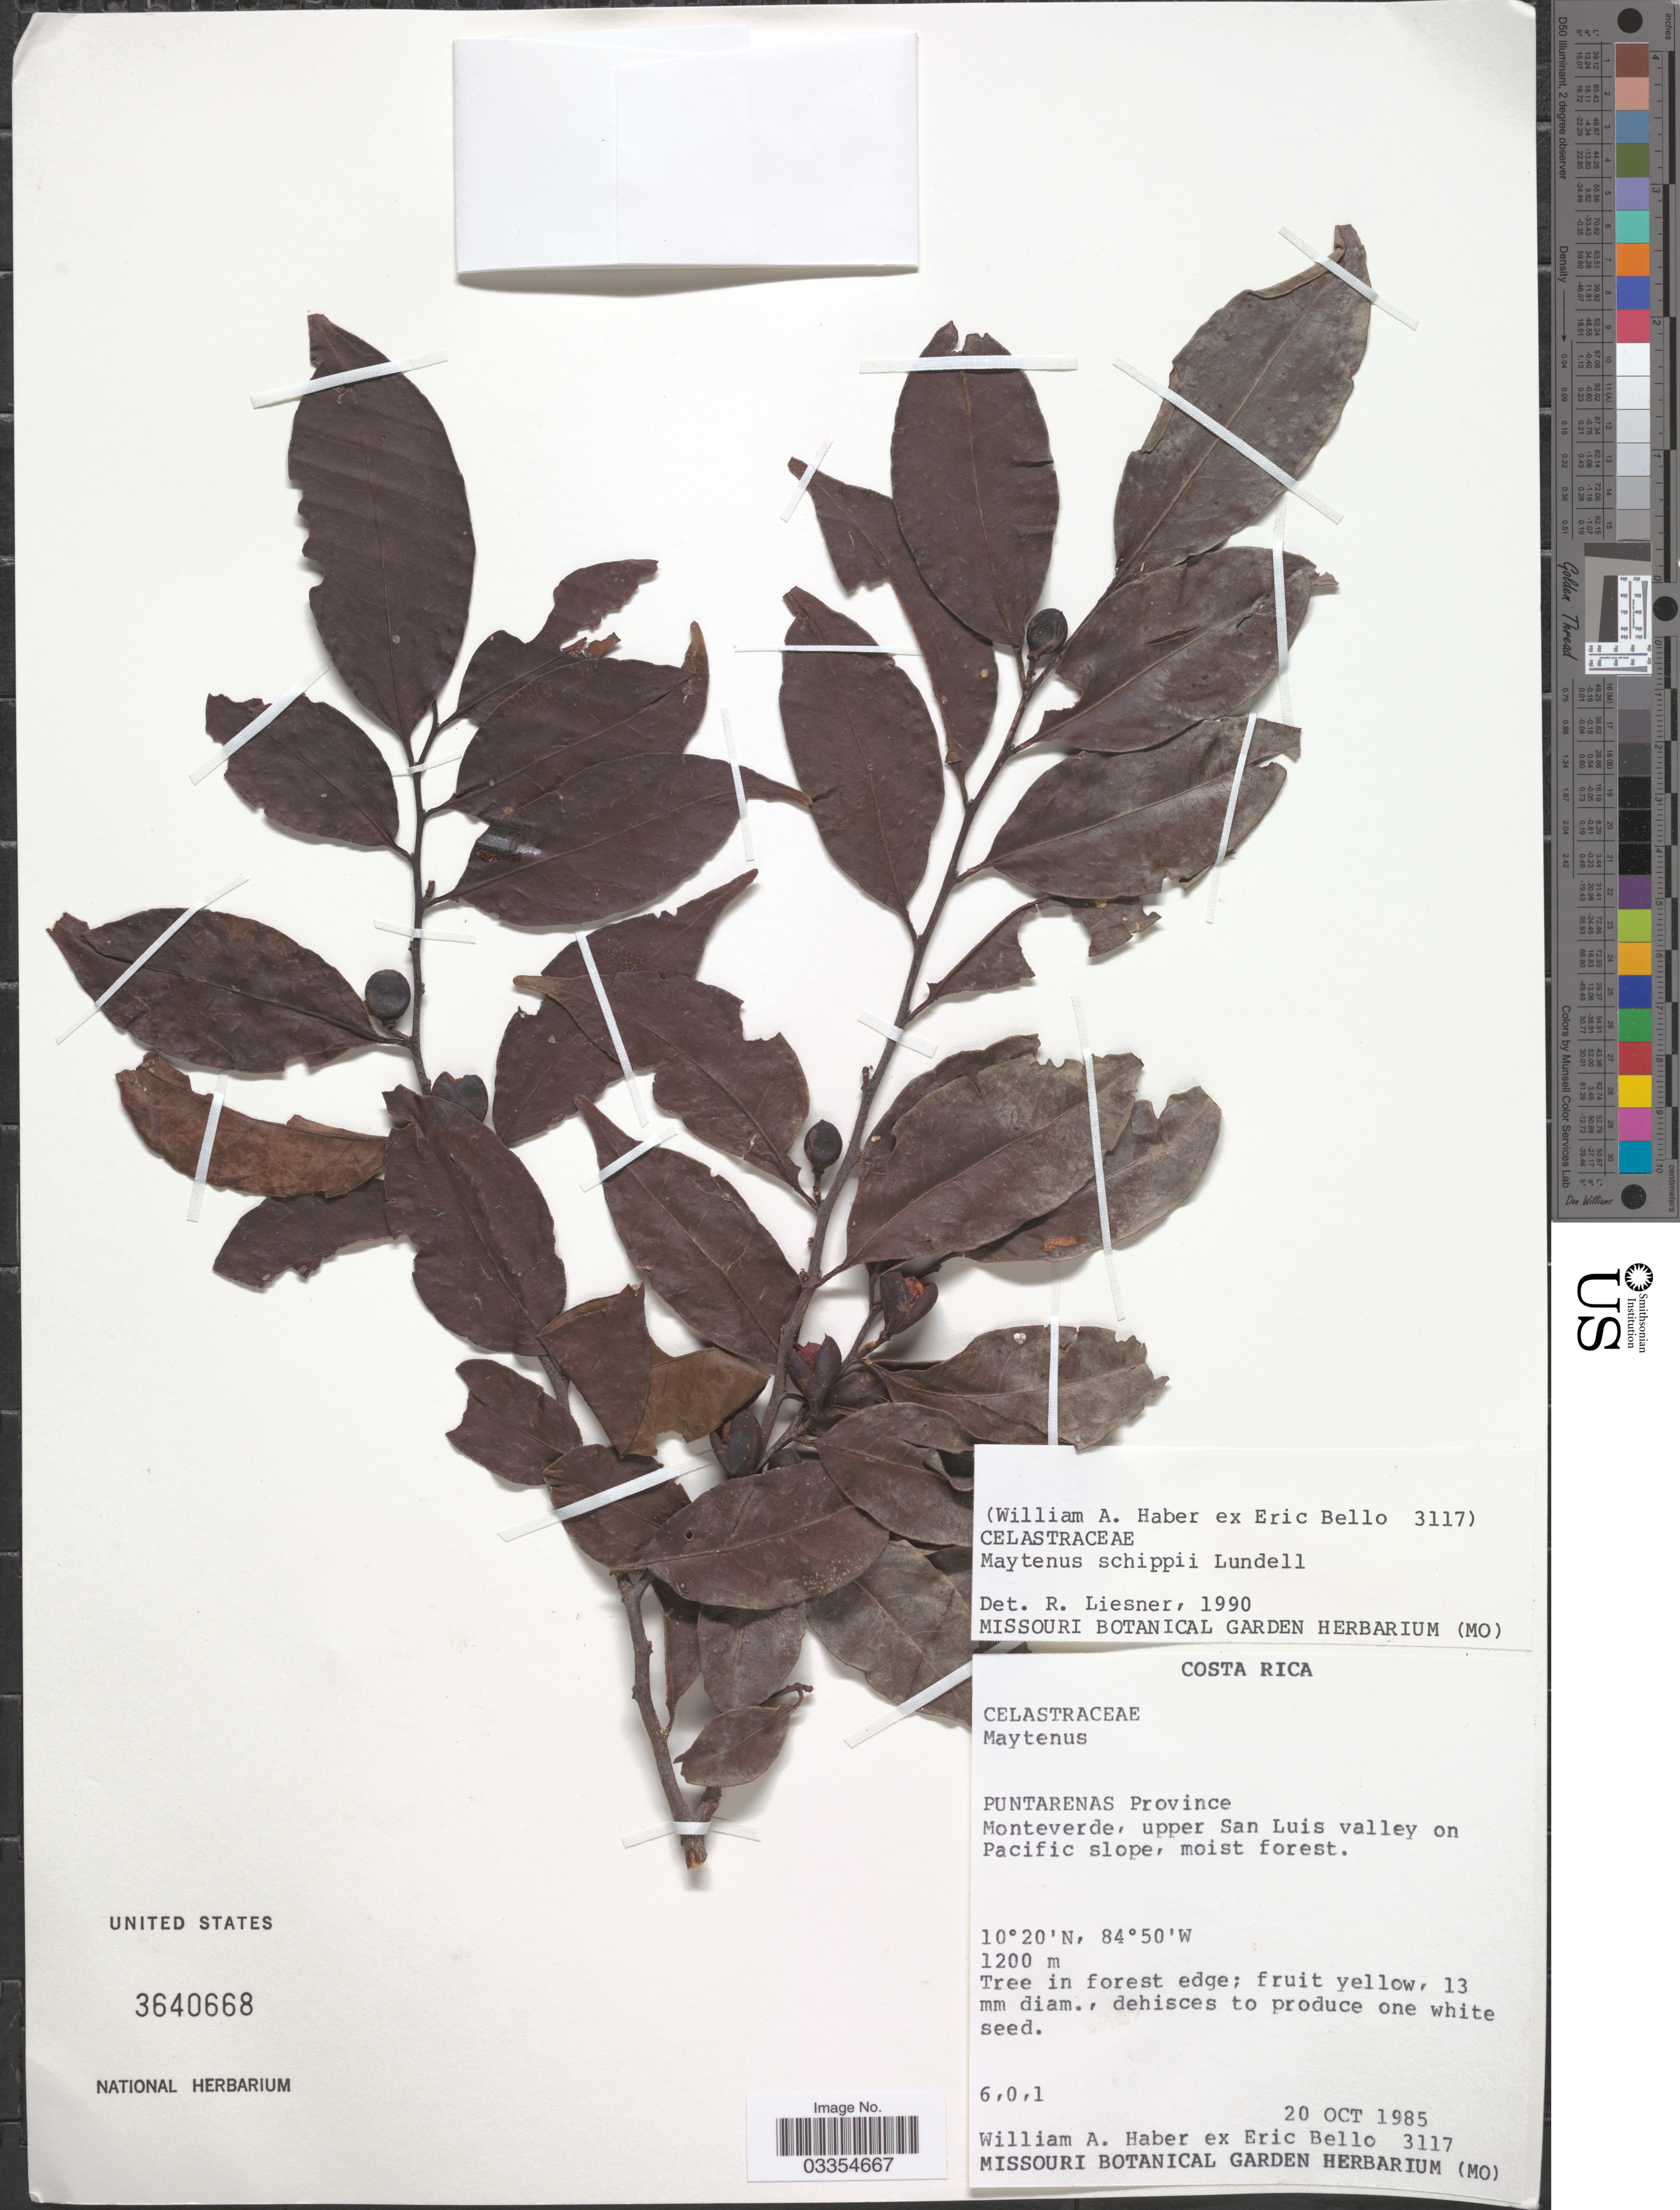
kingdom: Plantae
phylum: Tracheophyta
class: Magnoliopsida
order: Celastrales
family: Celastraceae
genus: Maytenus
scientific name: Maytenus schippii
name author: Lundell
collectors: W. A. Haber & E. Bello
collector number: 3117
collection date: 1985-10-20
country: Costa Rica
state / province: Puntarenas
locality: Monteverde, upper San Luis valley on Pacific slope, moist forest.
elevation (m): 1200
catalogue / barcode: US 3640668